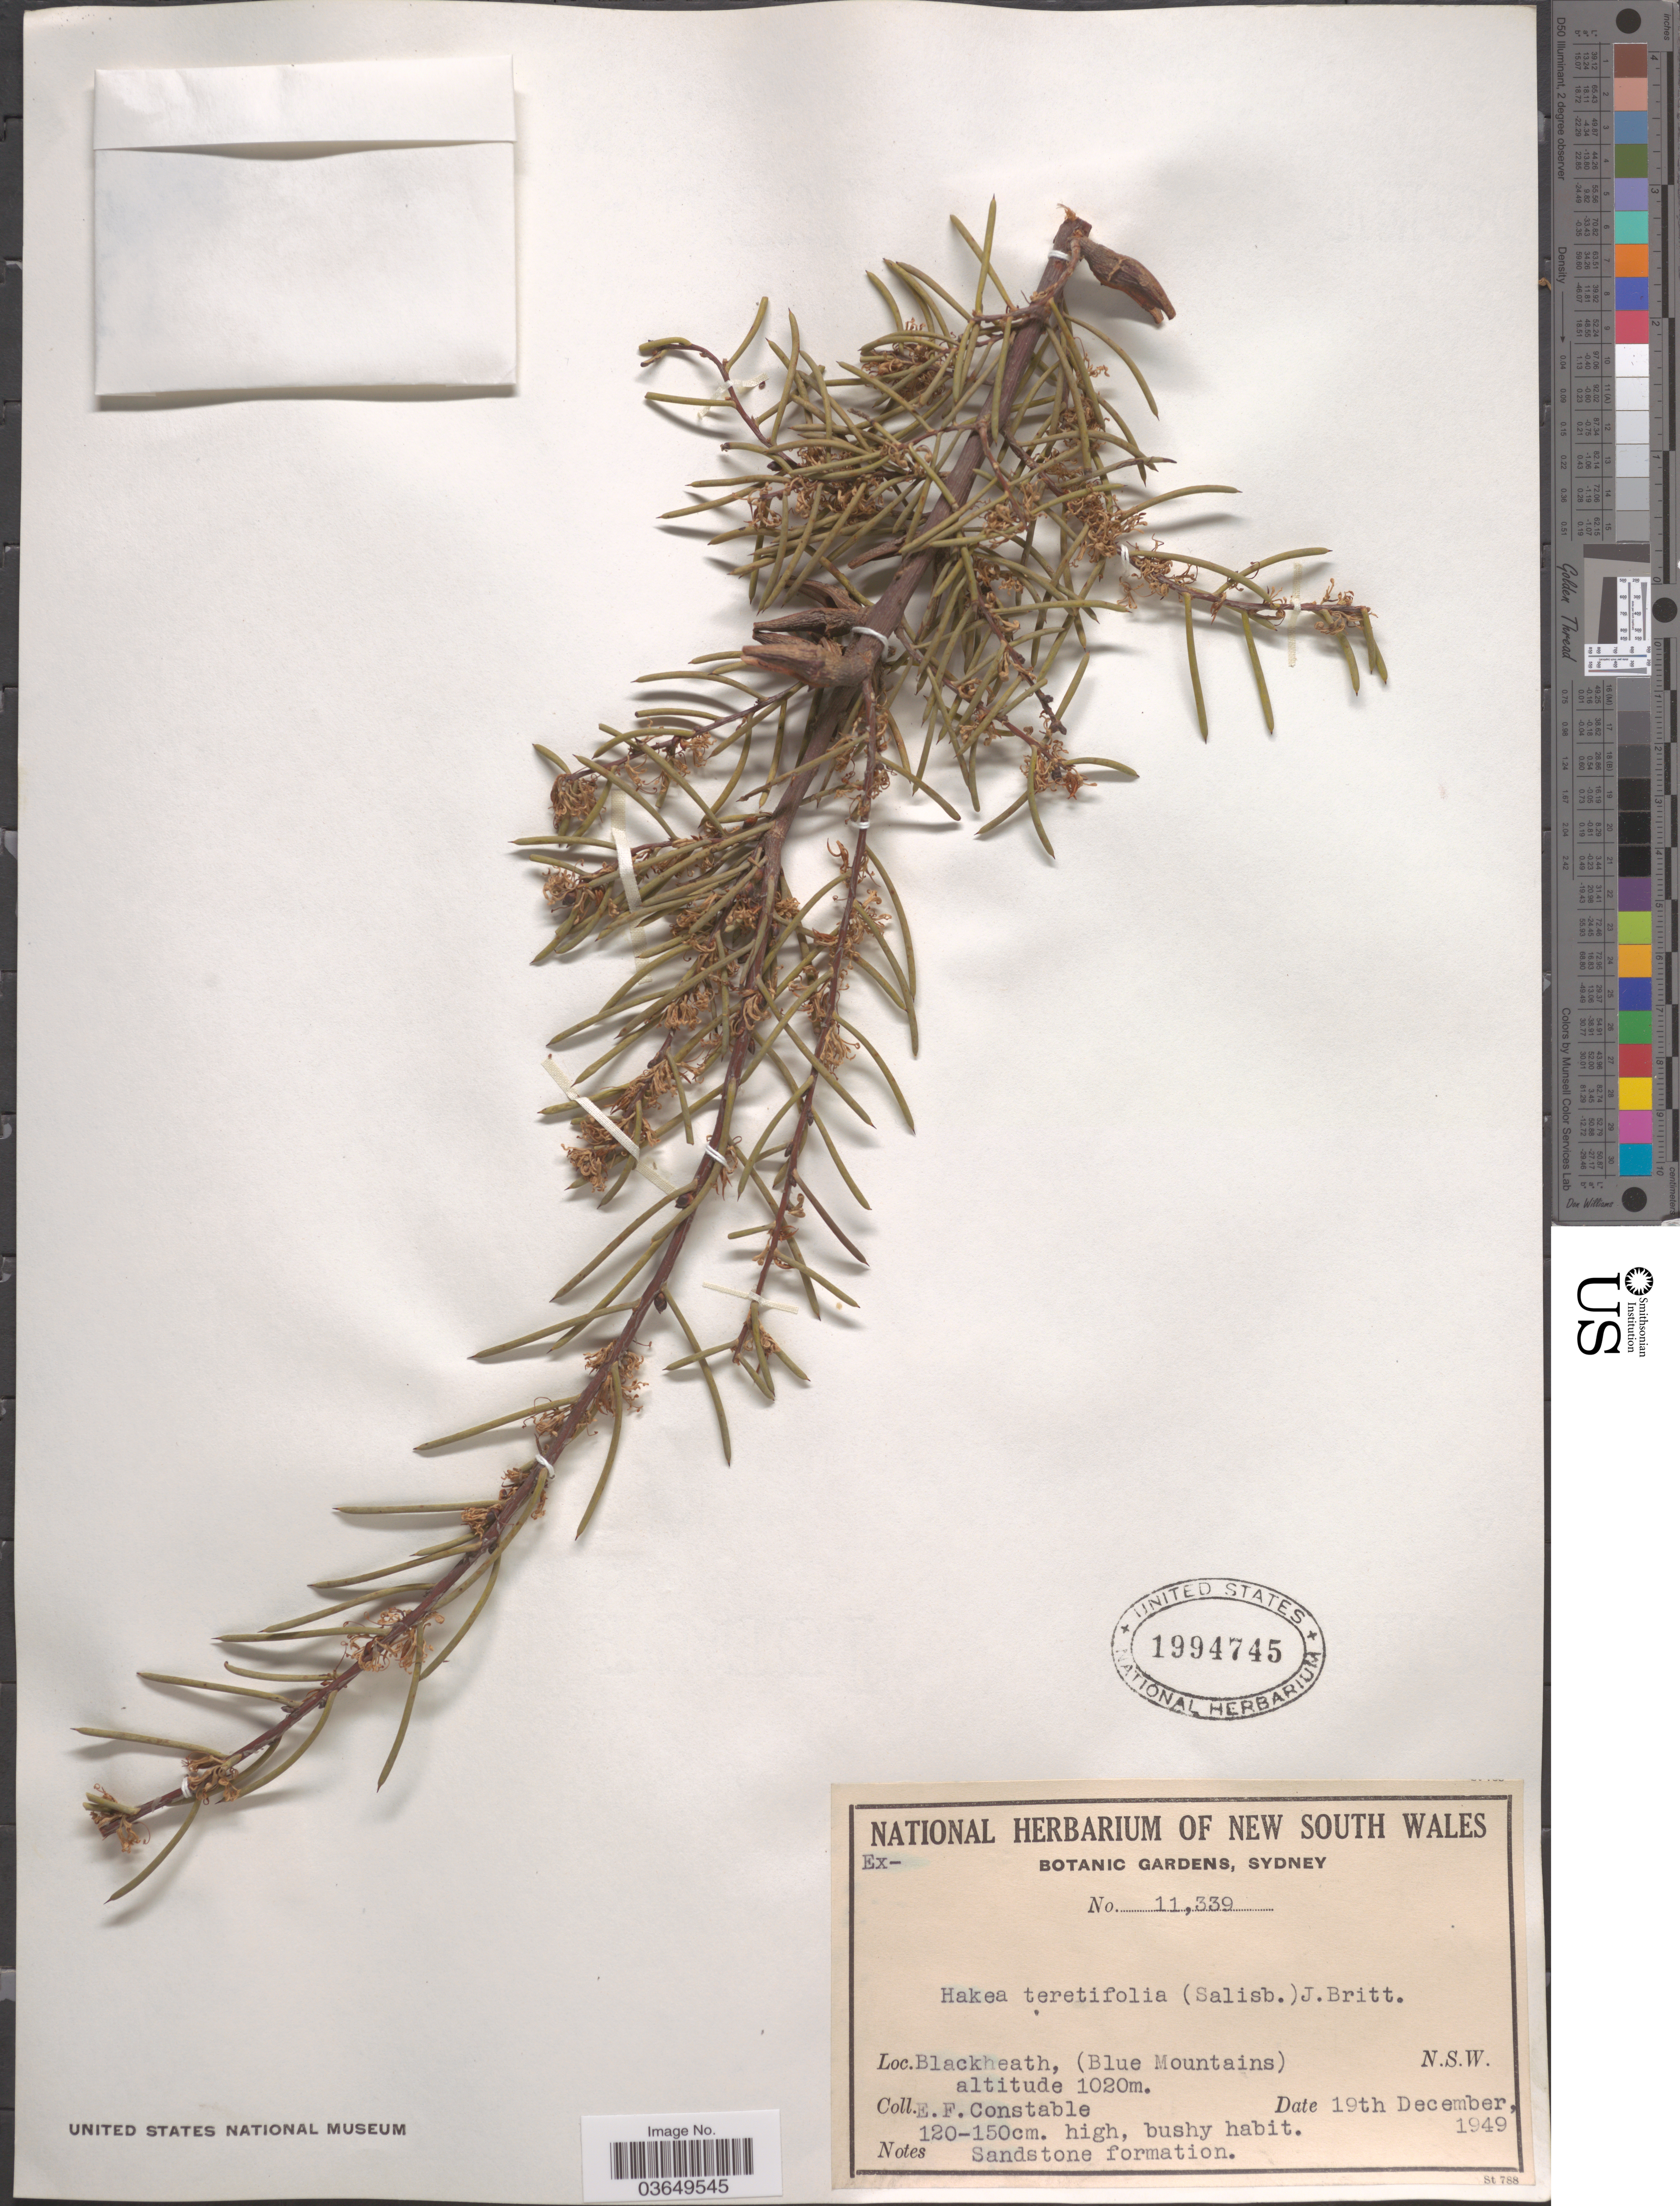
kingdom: Plantae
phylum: Tracheophyta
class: Magnoliopsida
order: Proteales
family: Proteaceae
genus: Hakea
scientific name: Hakea teretifolia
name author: Britten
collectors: E. F. Constable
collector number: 11339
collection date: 1949-12-19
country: Australia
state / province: New South Wales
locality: Blackheath, (Blue Mountains).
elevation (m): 1020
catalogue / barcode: US 1994745